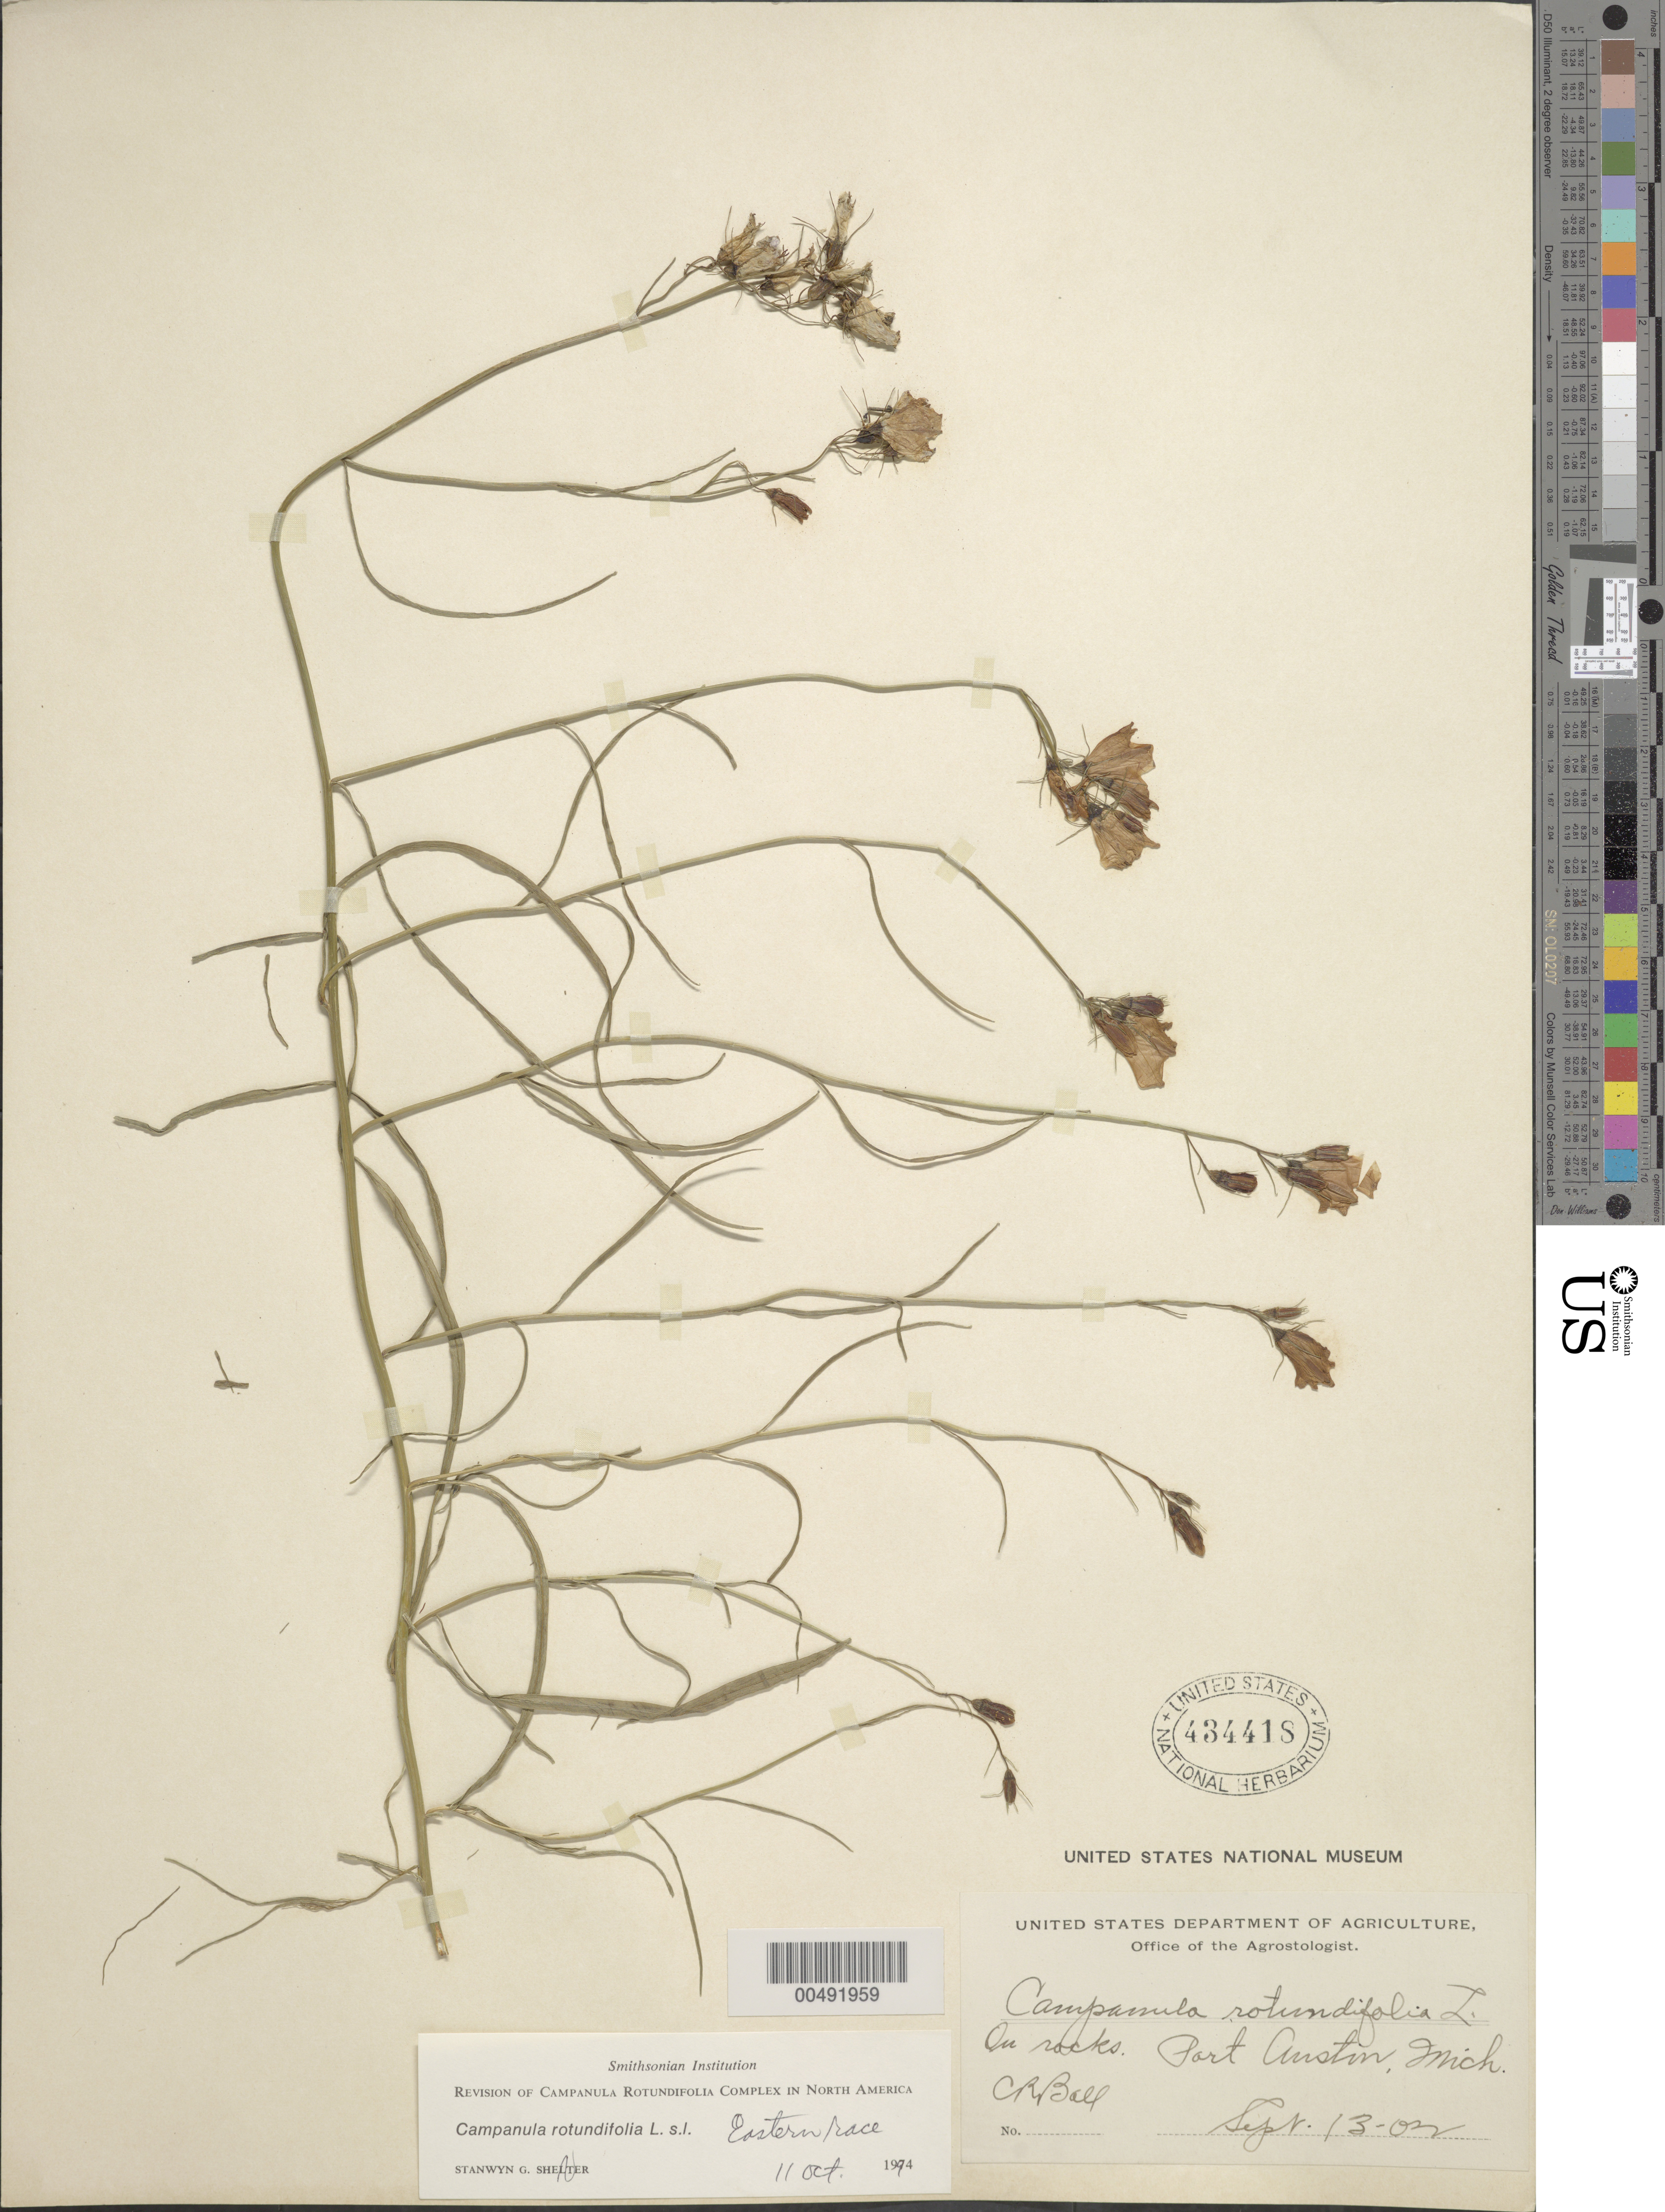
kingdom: Plantae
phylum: Tracheophyta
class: Magnoliopsida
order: Asterales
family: Campanulaceae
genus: Campanula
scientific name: Campanula rotundifolia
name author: L.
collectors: C. R. Ball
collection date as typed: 13 Sep 1902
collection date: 1902-09-13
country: United States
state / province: Michigan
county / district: Huron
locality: Port Austin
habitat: on rocks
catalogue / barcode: US 434418